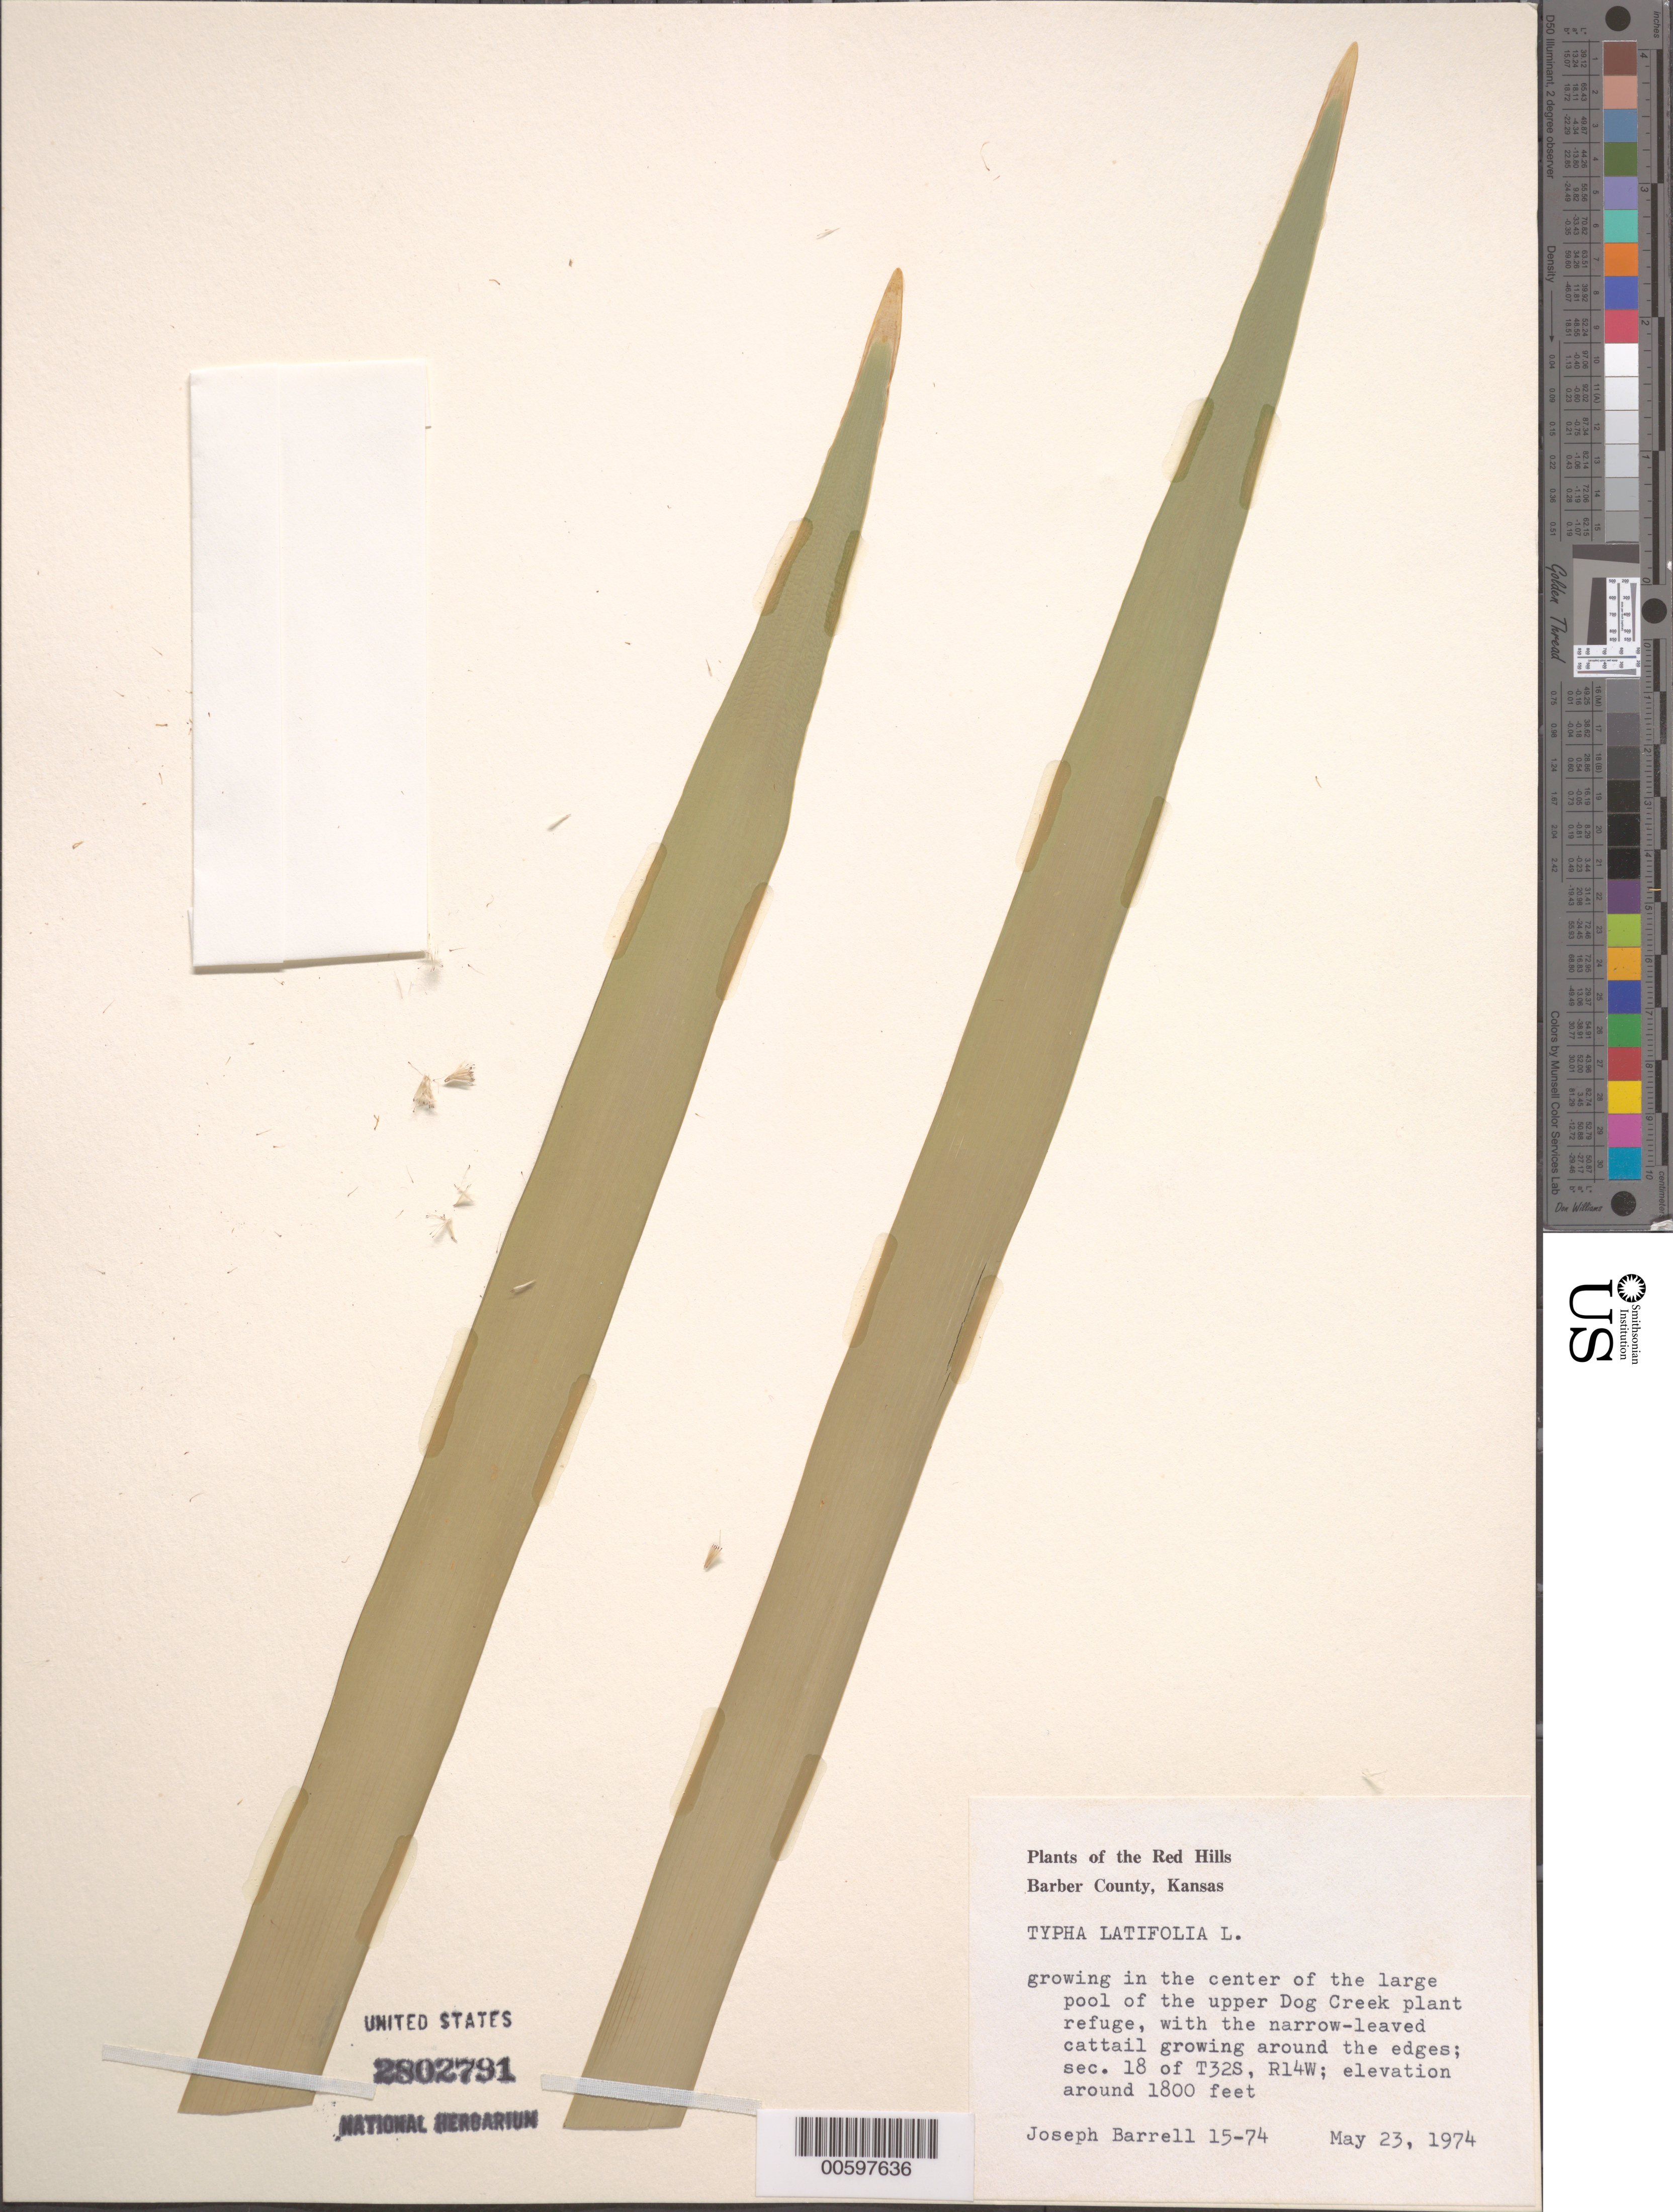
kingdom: Plantae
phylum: Tracheophyta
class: Liliopsida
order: Poales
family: Typhaceae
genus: Typha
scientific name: Typha latifolia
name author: L.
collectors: J. Barrell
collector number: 15-74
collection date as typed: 23 May 1974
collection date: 1974-05-23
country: United States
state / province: Kansas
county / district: Barber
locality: Upper Dog Creek Plant Refuge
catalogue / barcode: US 2802791